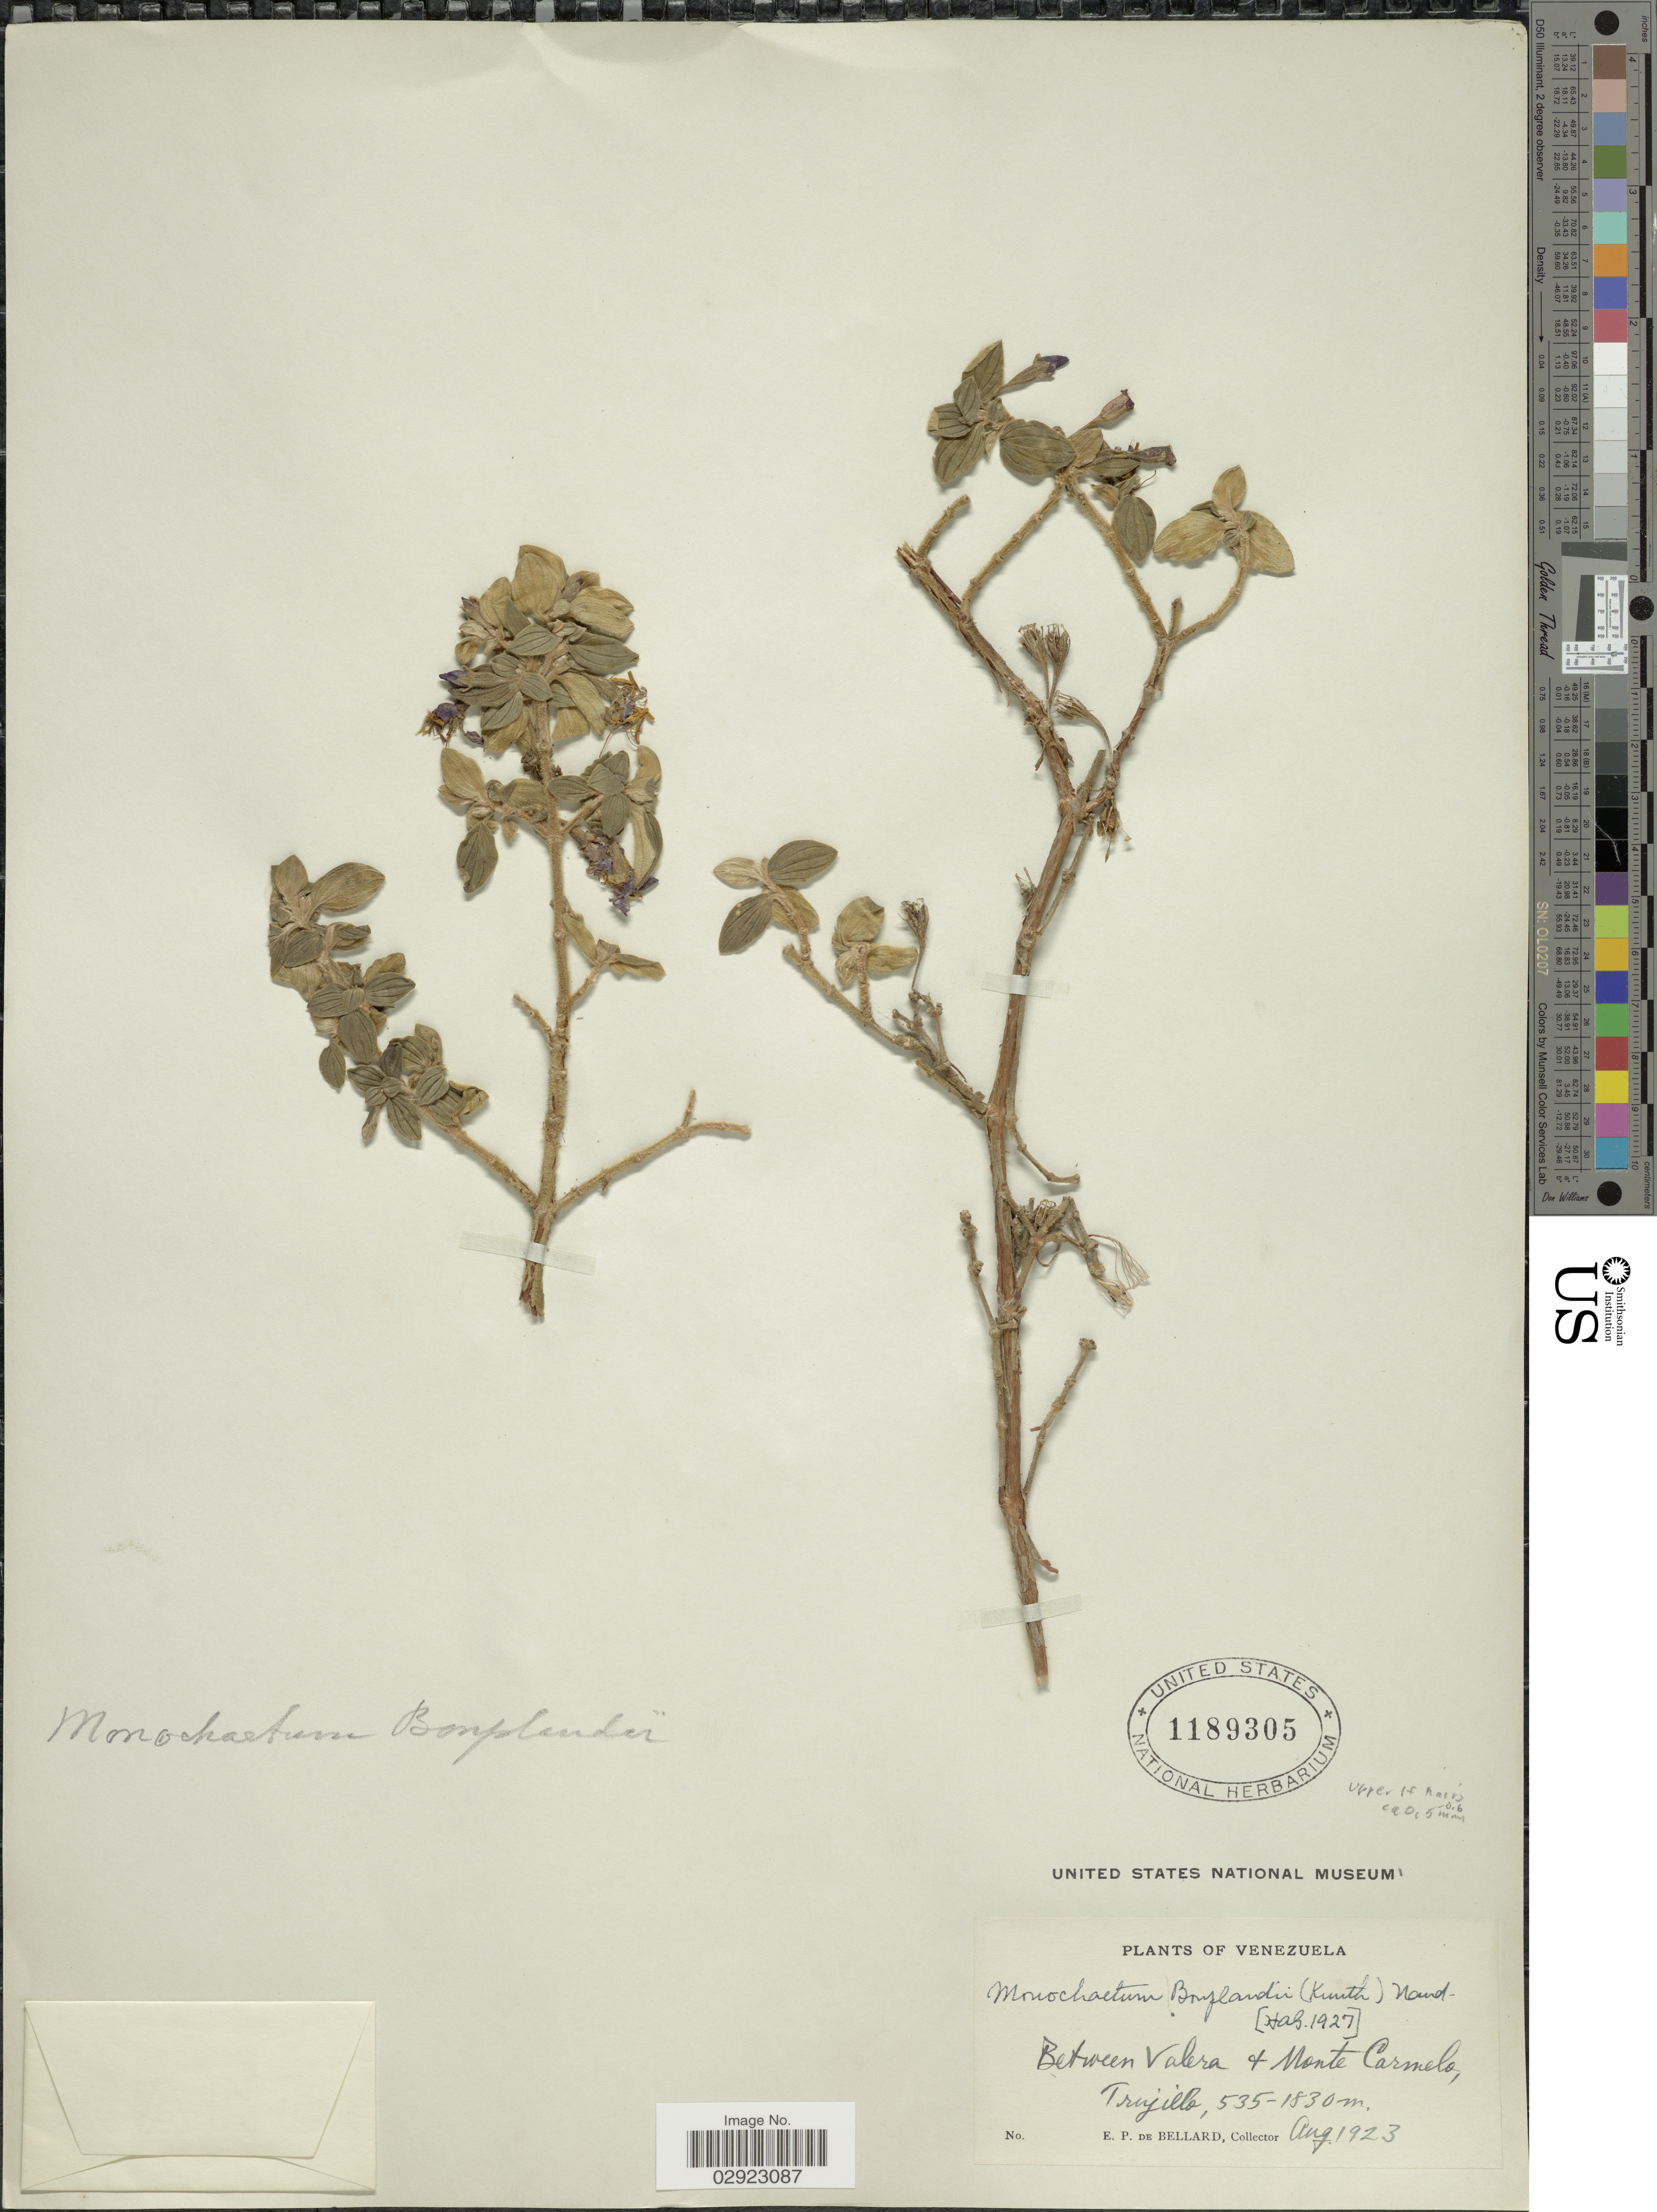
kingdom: Plantae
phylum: Tracheophyta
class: Magnoliopsida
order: Myrtales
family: Melastomataceae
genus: Monochaetum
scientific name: Monochaetum bonplandii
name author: (Kunth) Naudin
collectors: E. de Bellard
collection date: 1923-08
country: Venezuela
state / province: Trujillo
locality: Between Valera & Monte Carmelo.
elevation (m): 535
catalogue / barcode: US 1189305